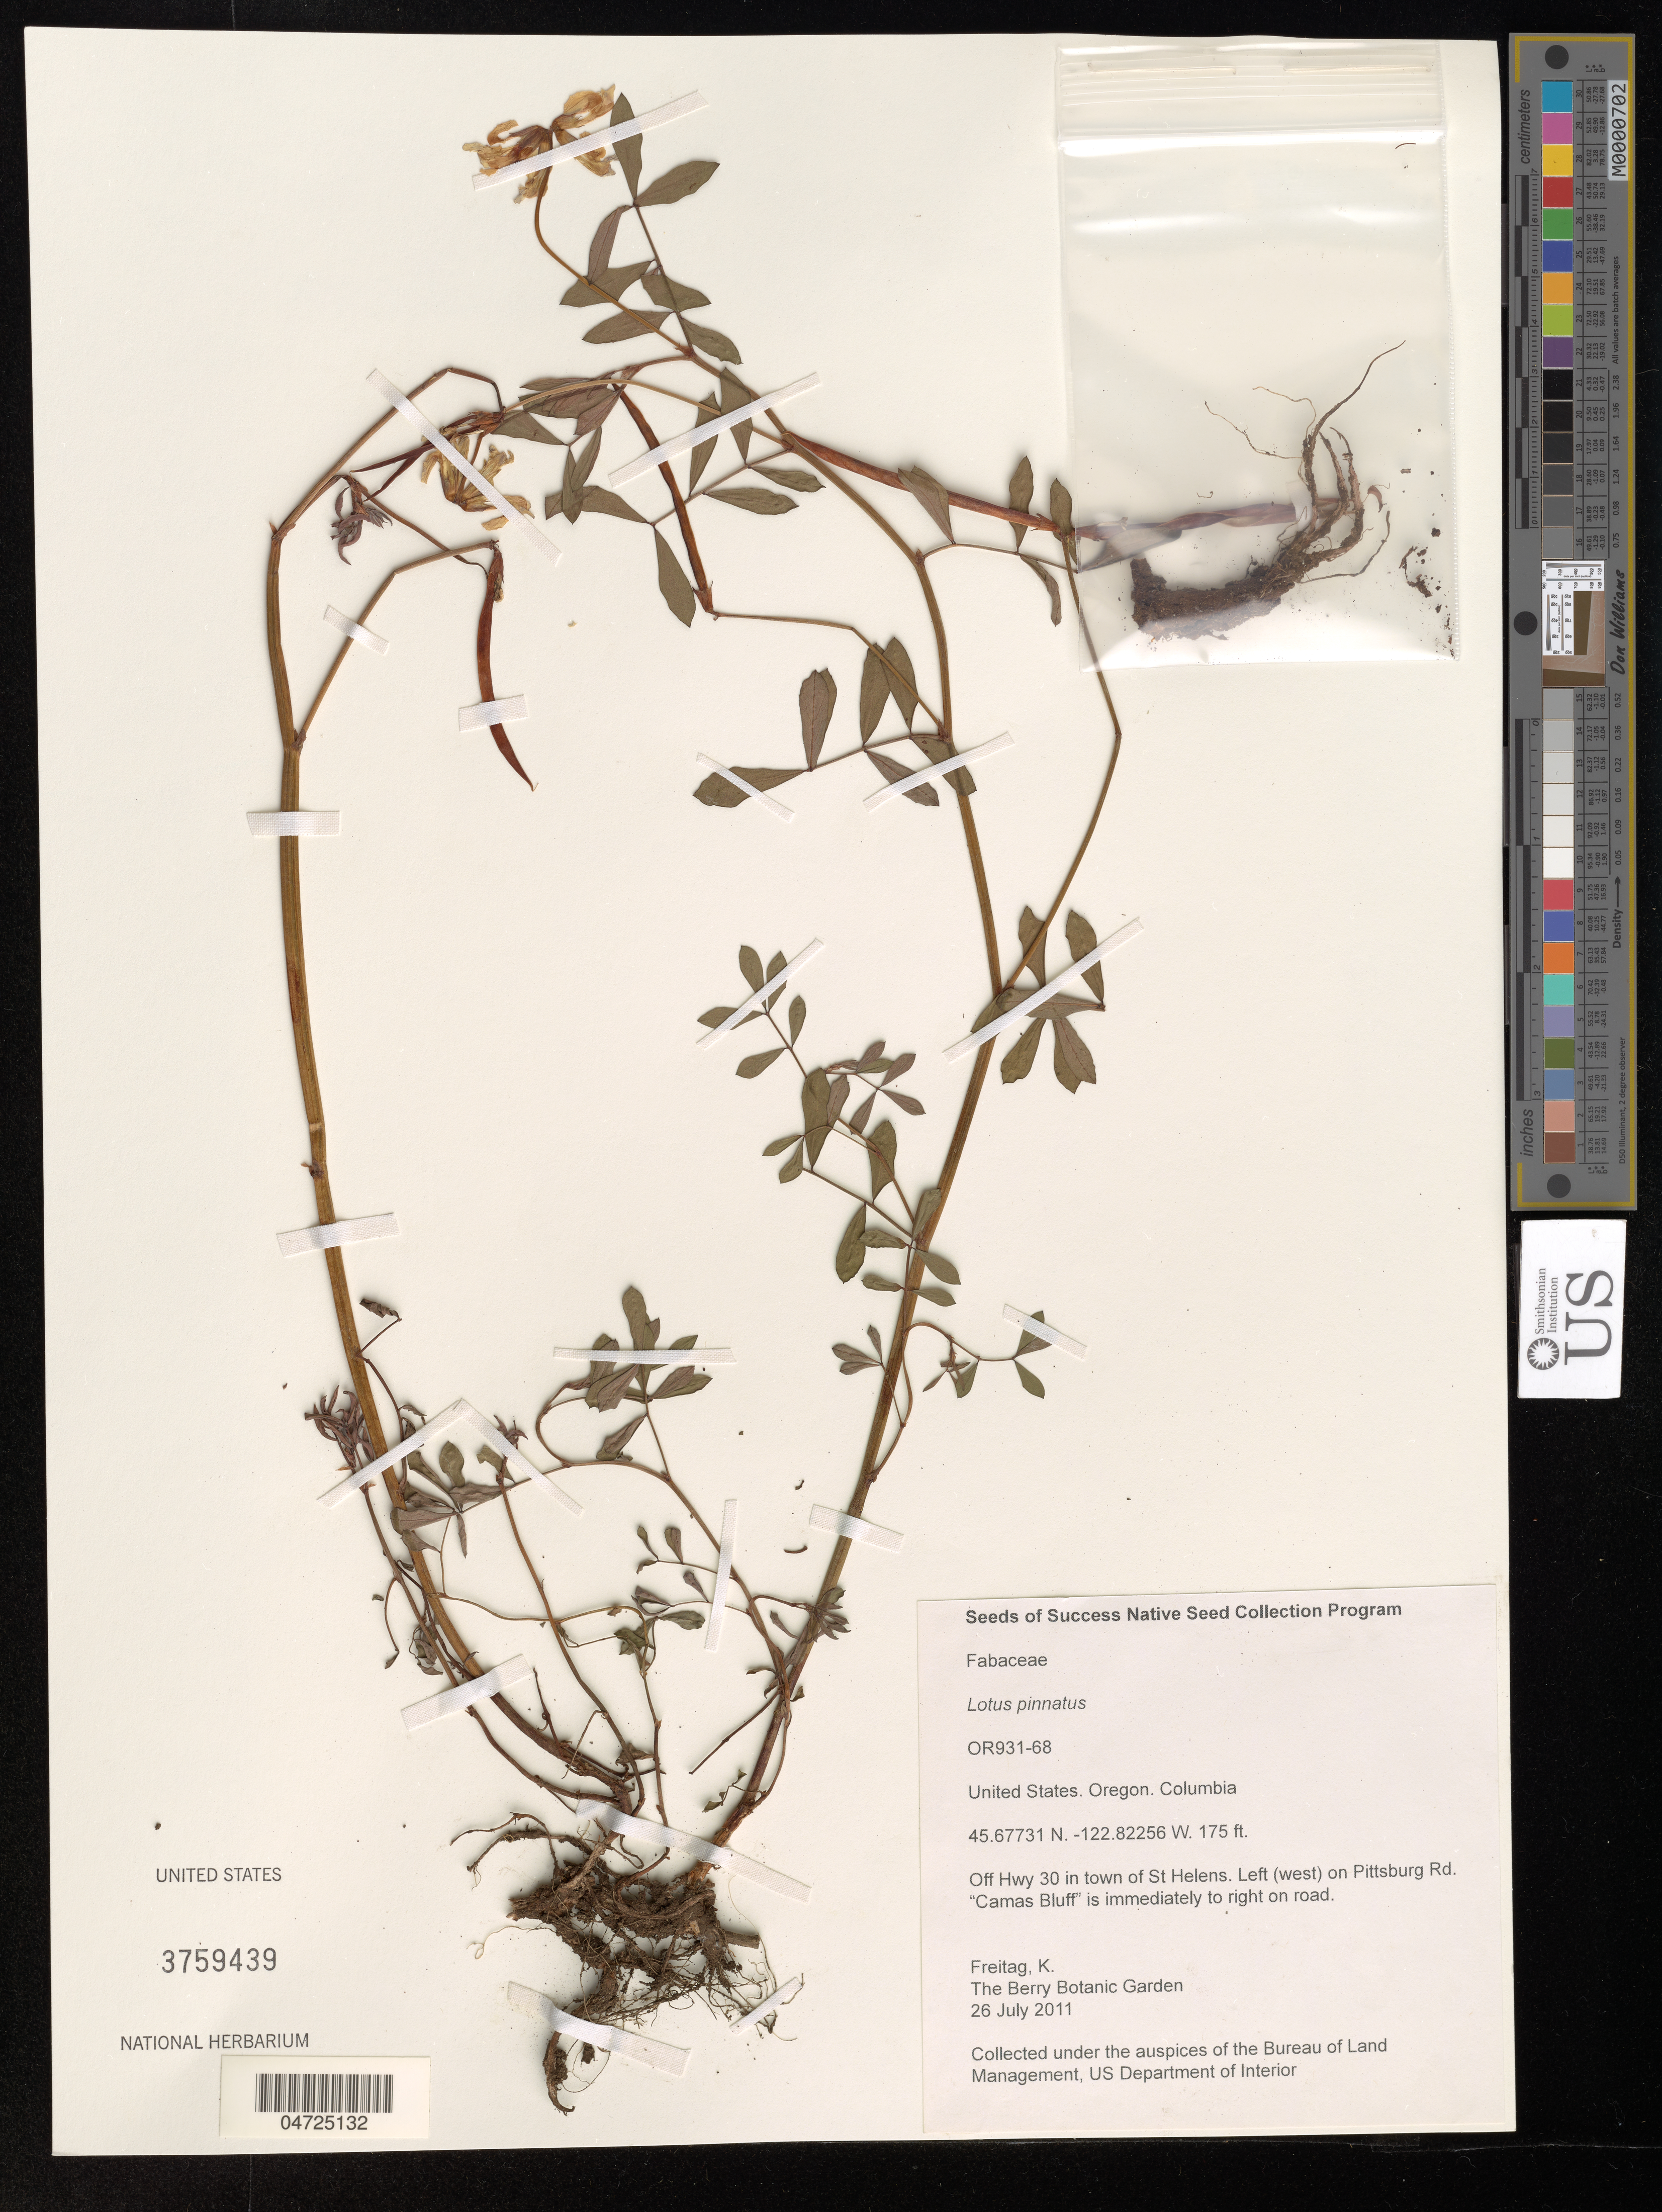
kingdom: Plantae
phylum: Tracheophyta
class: Magnoliopsida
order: Fabales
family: Fabaceae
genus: Lotus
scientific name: Lotus pinnatus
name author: Hook.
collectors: K. Freitag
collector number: OR931-68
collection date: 2011-07-26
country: United States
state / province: Oregon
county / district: Columbia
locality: Columbia. Off Hwy 30 in town of St Helens. Left (west) on Pittsburg Rd. "Camas Bluff" is immediately to right on road.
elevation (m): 53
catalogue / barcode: US 3759439